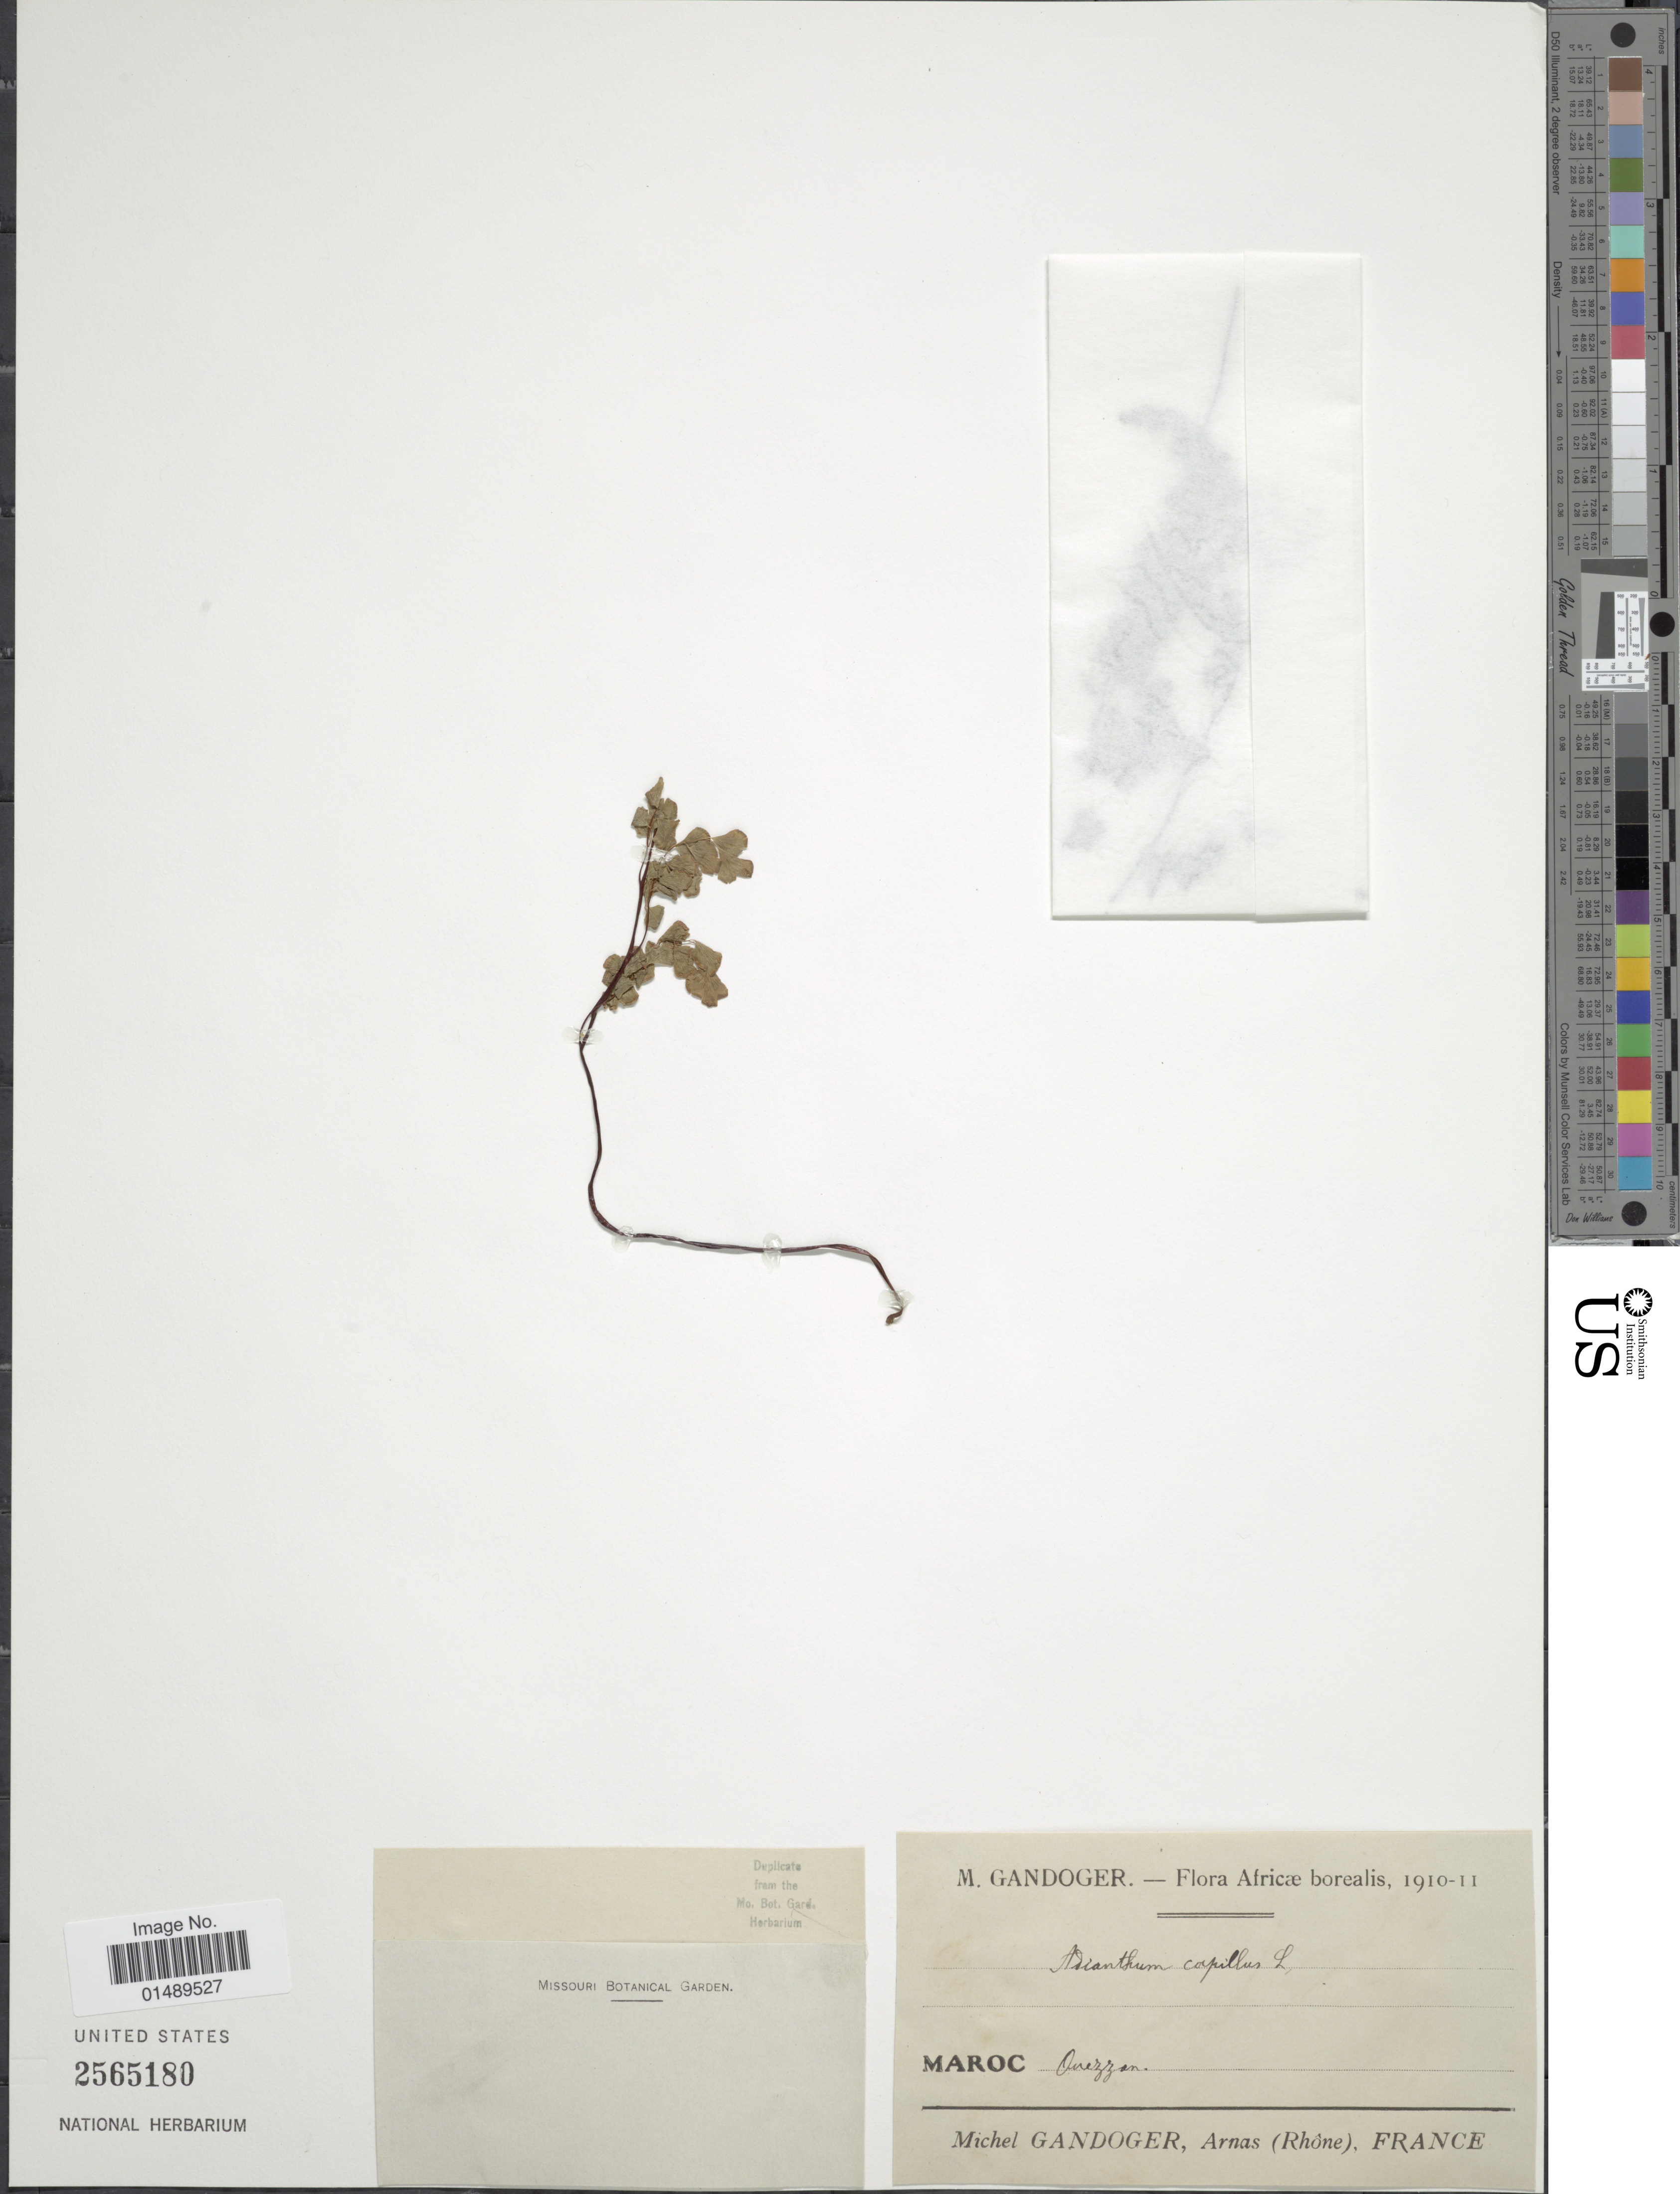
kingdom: Plantae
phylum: Tracheophyta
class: Polypodiopsida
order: Polypodiales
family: Pteridaceae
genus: Adiantum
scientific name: Adiantum capillus-veneris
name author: L.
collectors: M. Gandoger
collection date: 1910/1911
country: Morocco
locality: Maroc, Ouezzane.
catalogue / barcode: US 2565180